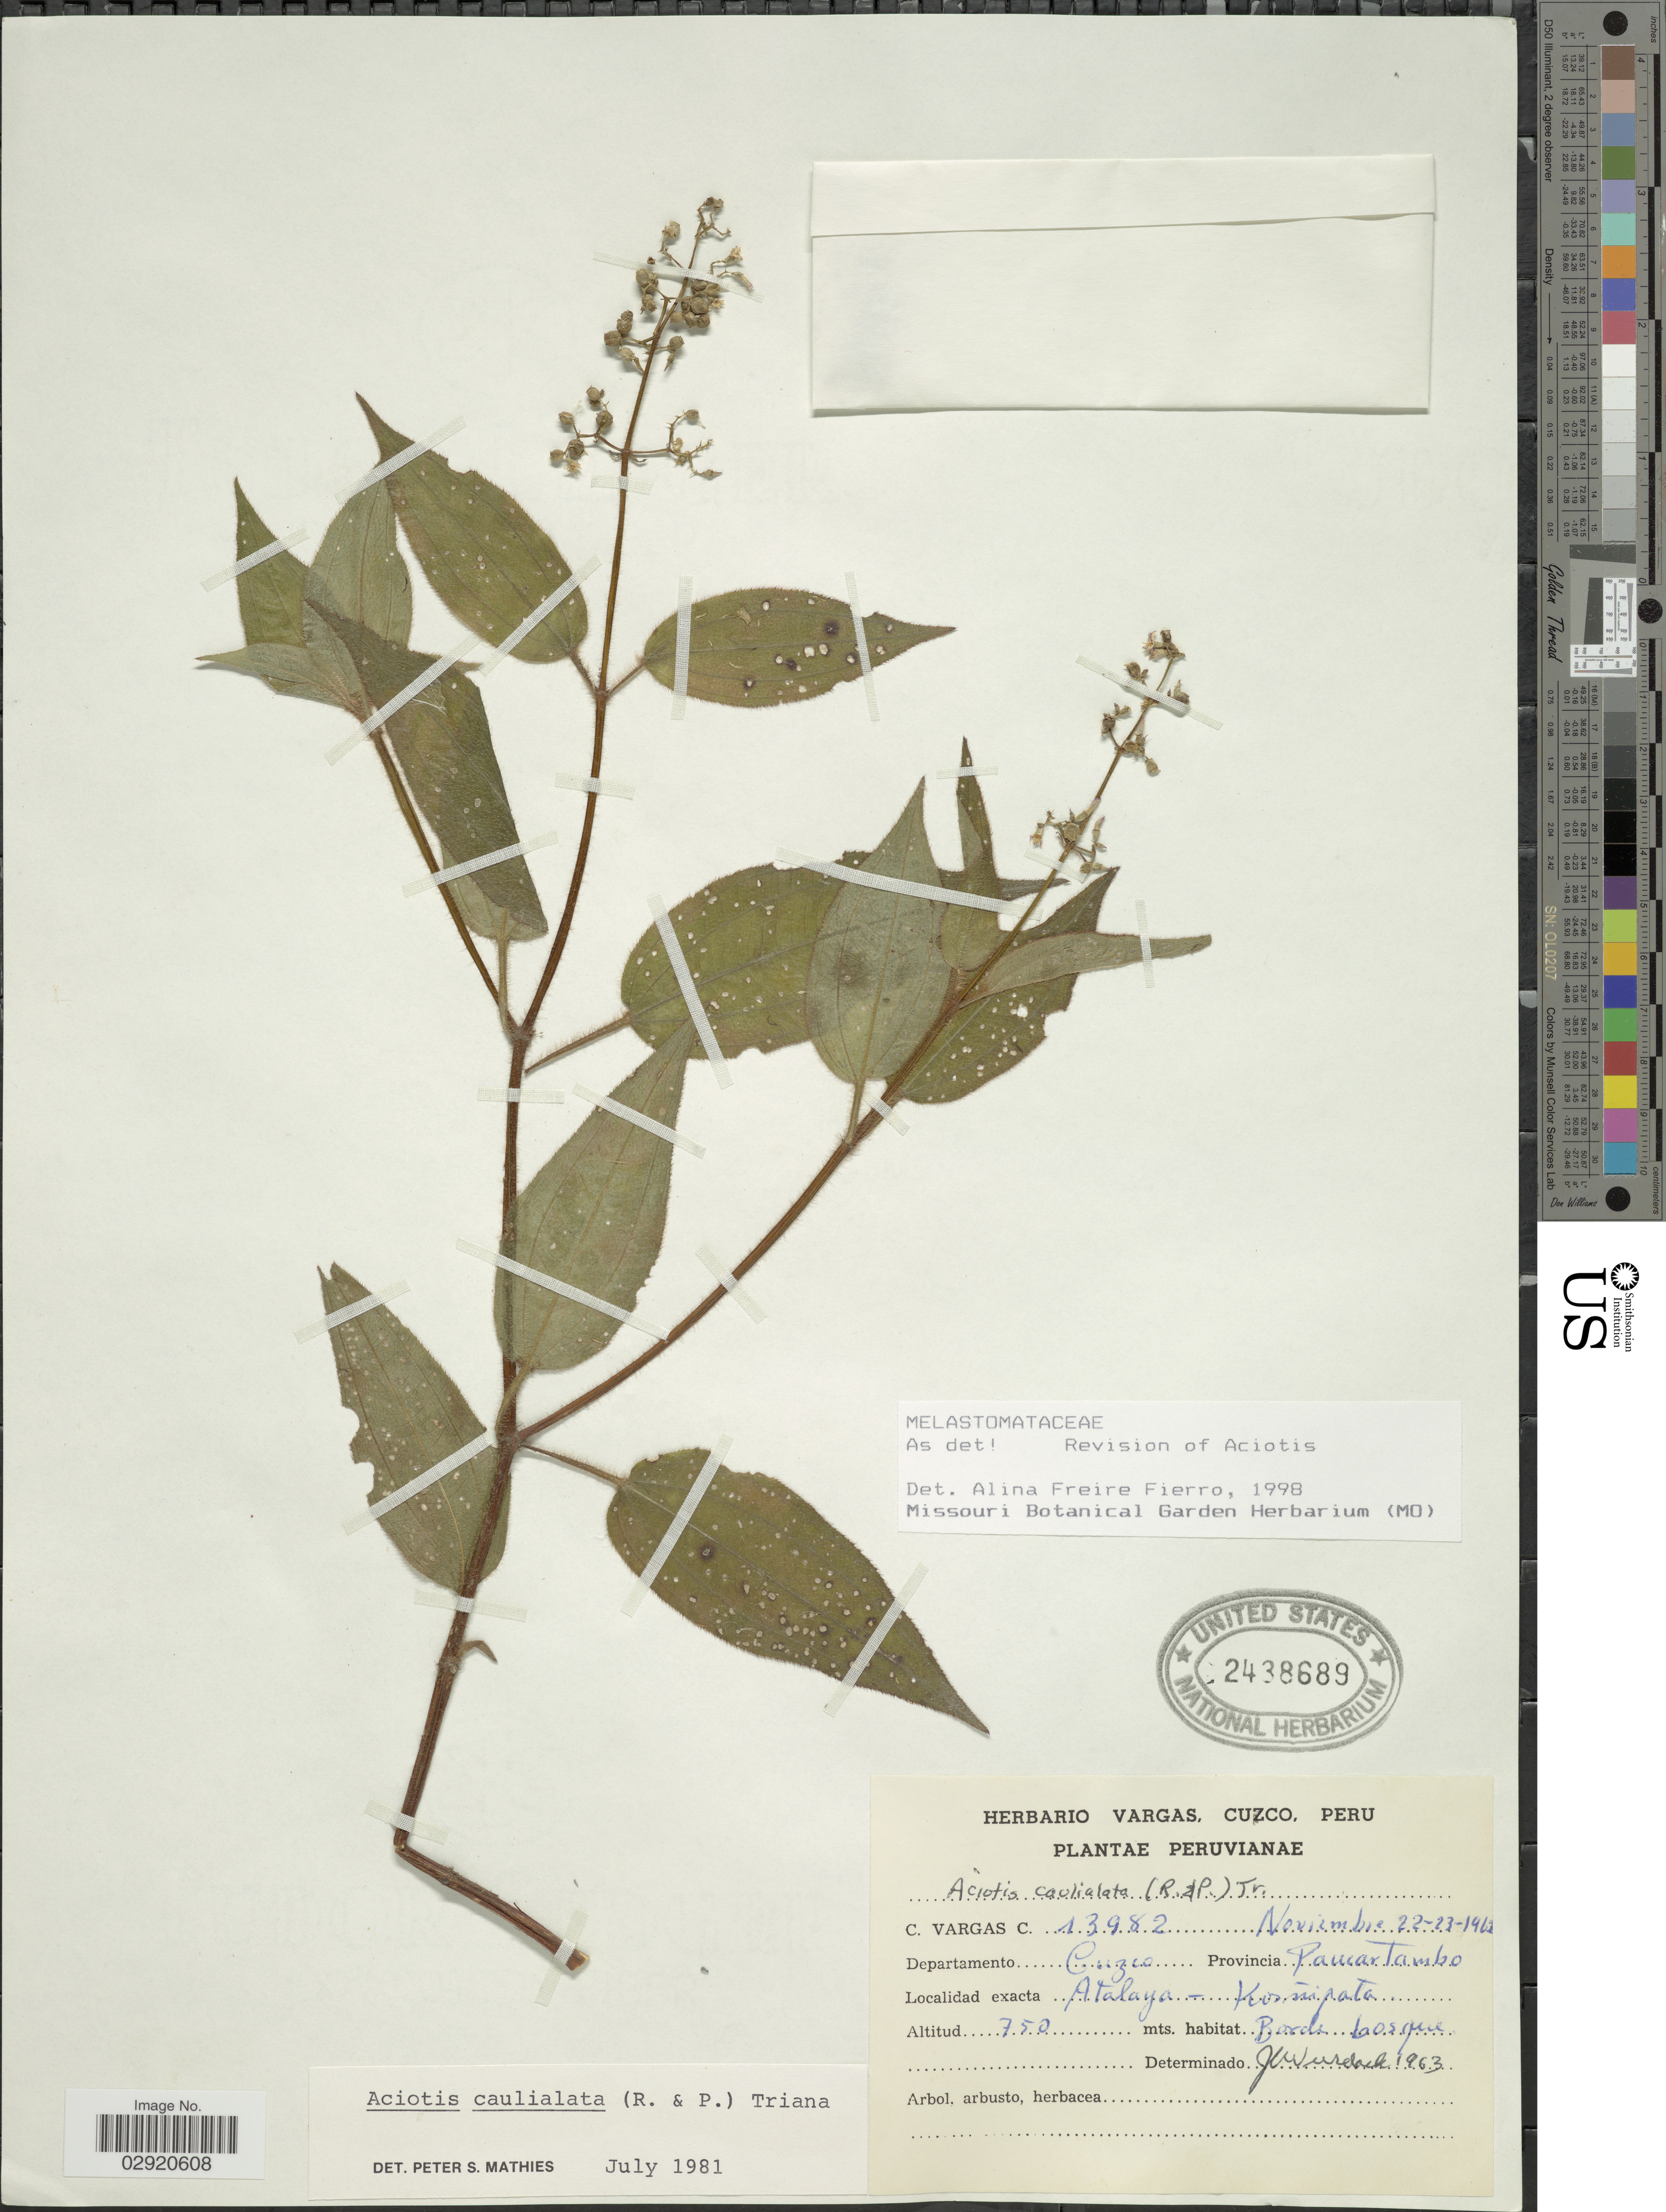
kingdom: Plantae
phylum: Tracheophyta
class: Magnoliopsida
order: Myrtales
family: Melastomataceae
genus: Aciotis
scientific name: Aciotis rubricaulis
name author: (Mart. ex DC.) Triana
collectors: C. Vargas Calderón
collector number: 13982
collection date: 1962-11-22/1962-11-23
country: Peru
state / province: Cusco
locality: Departamento Cuzco. Provincia Paucartambo. Atalaya-Kosñipata.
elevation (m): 750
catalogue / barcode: US 2438689